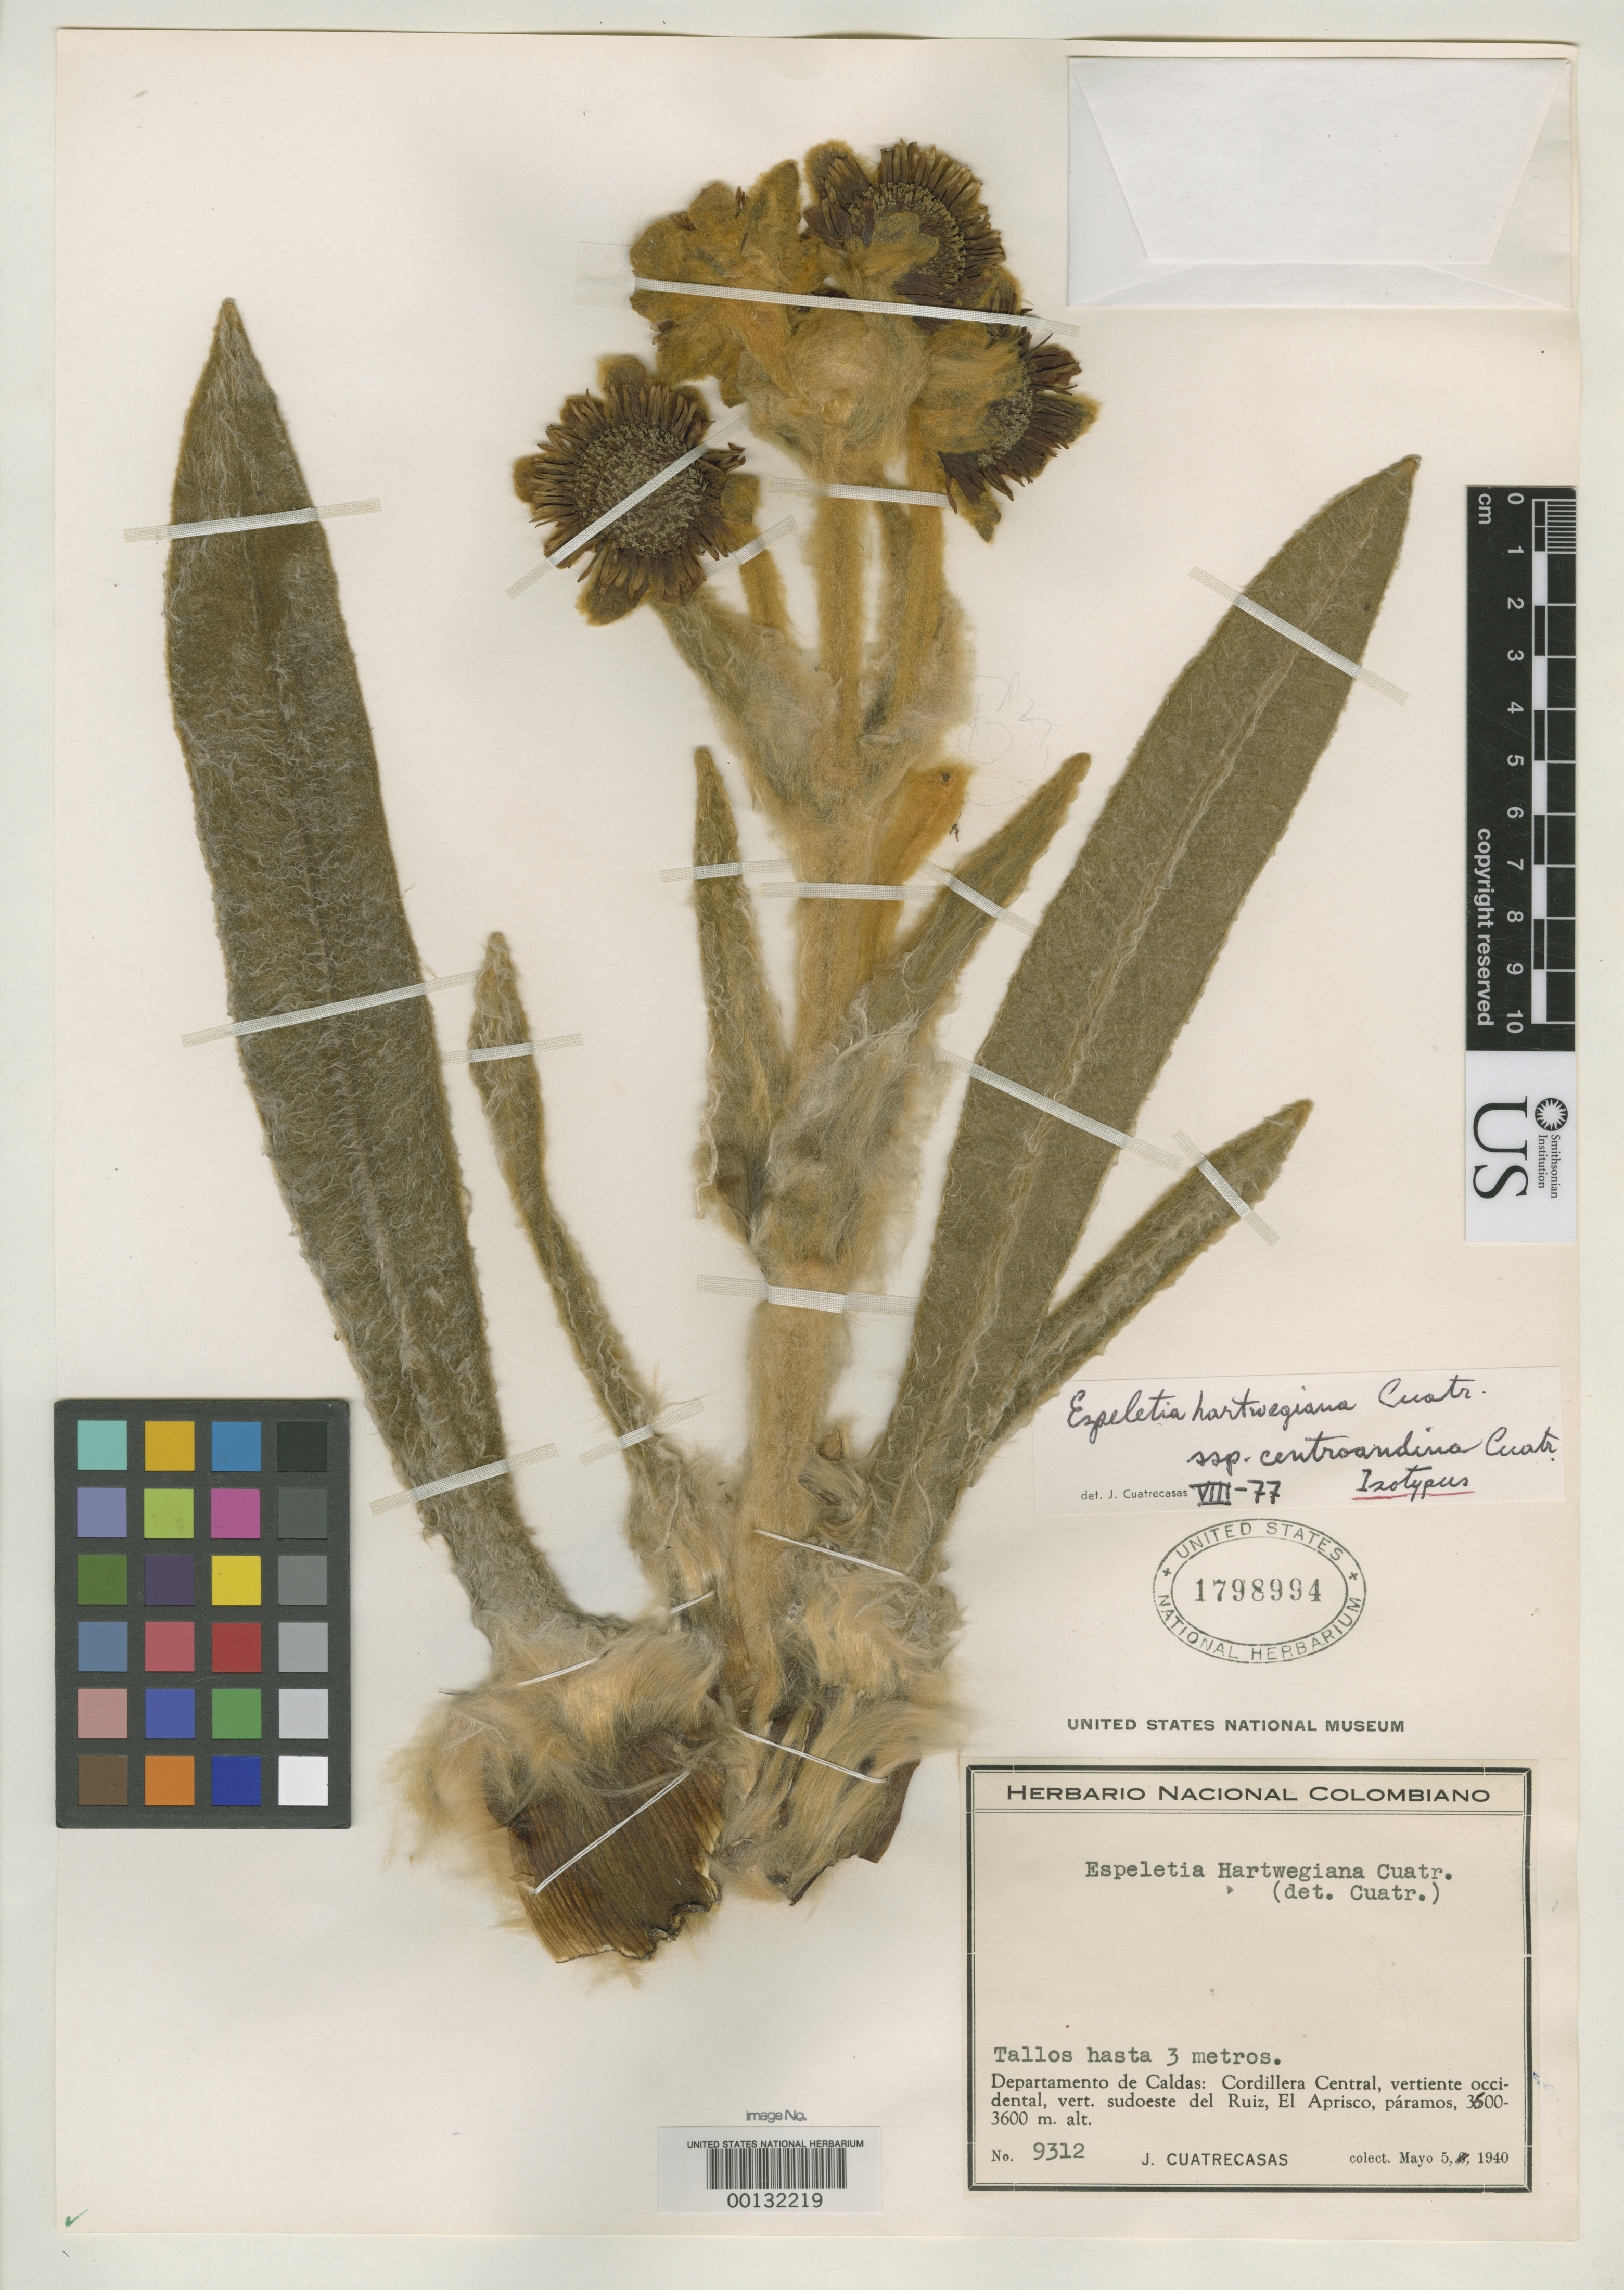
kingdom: Plantae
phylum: Tracheophyta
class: Magnoliopsida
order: Asterales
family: Asteraceae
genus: Espeletia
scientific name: Espeletia hartwegiana subsp. centroandina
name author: Cuatrec.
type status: Isotype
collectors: J. Cuatrecasas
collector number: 9312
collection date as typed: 05 May 1940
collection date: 1940-05-05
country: Colombia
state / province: Caldas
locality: Cordillera Central, Nevada del Ruiz above El Aprisco.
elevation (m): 3600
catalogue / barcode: US 1798994